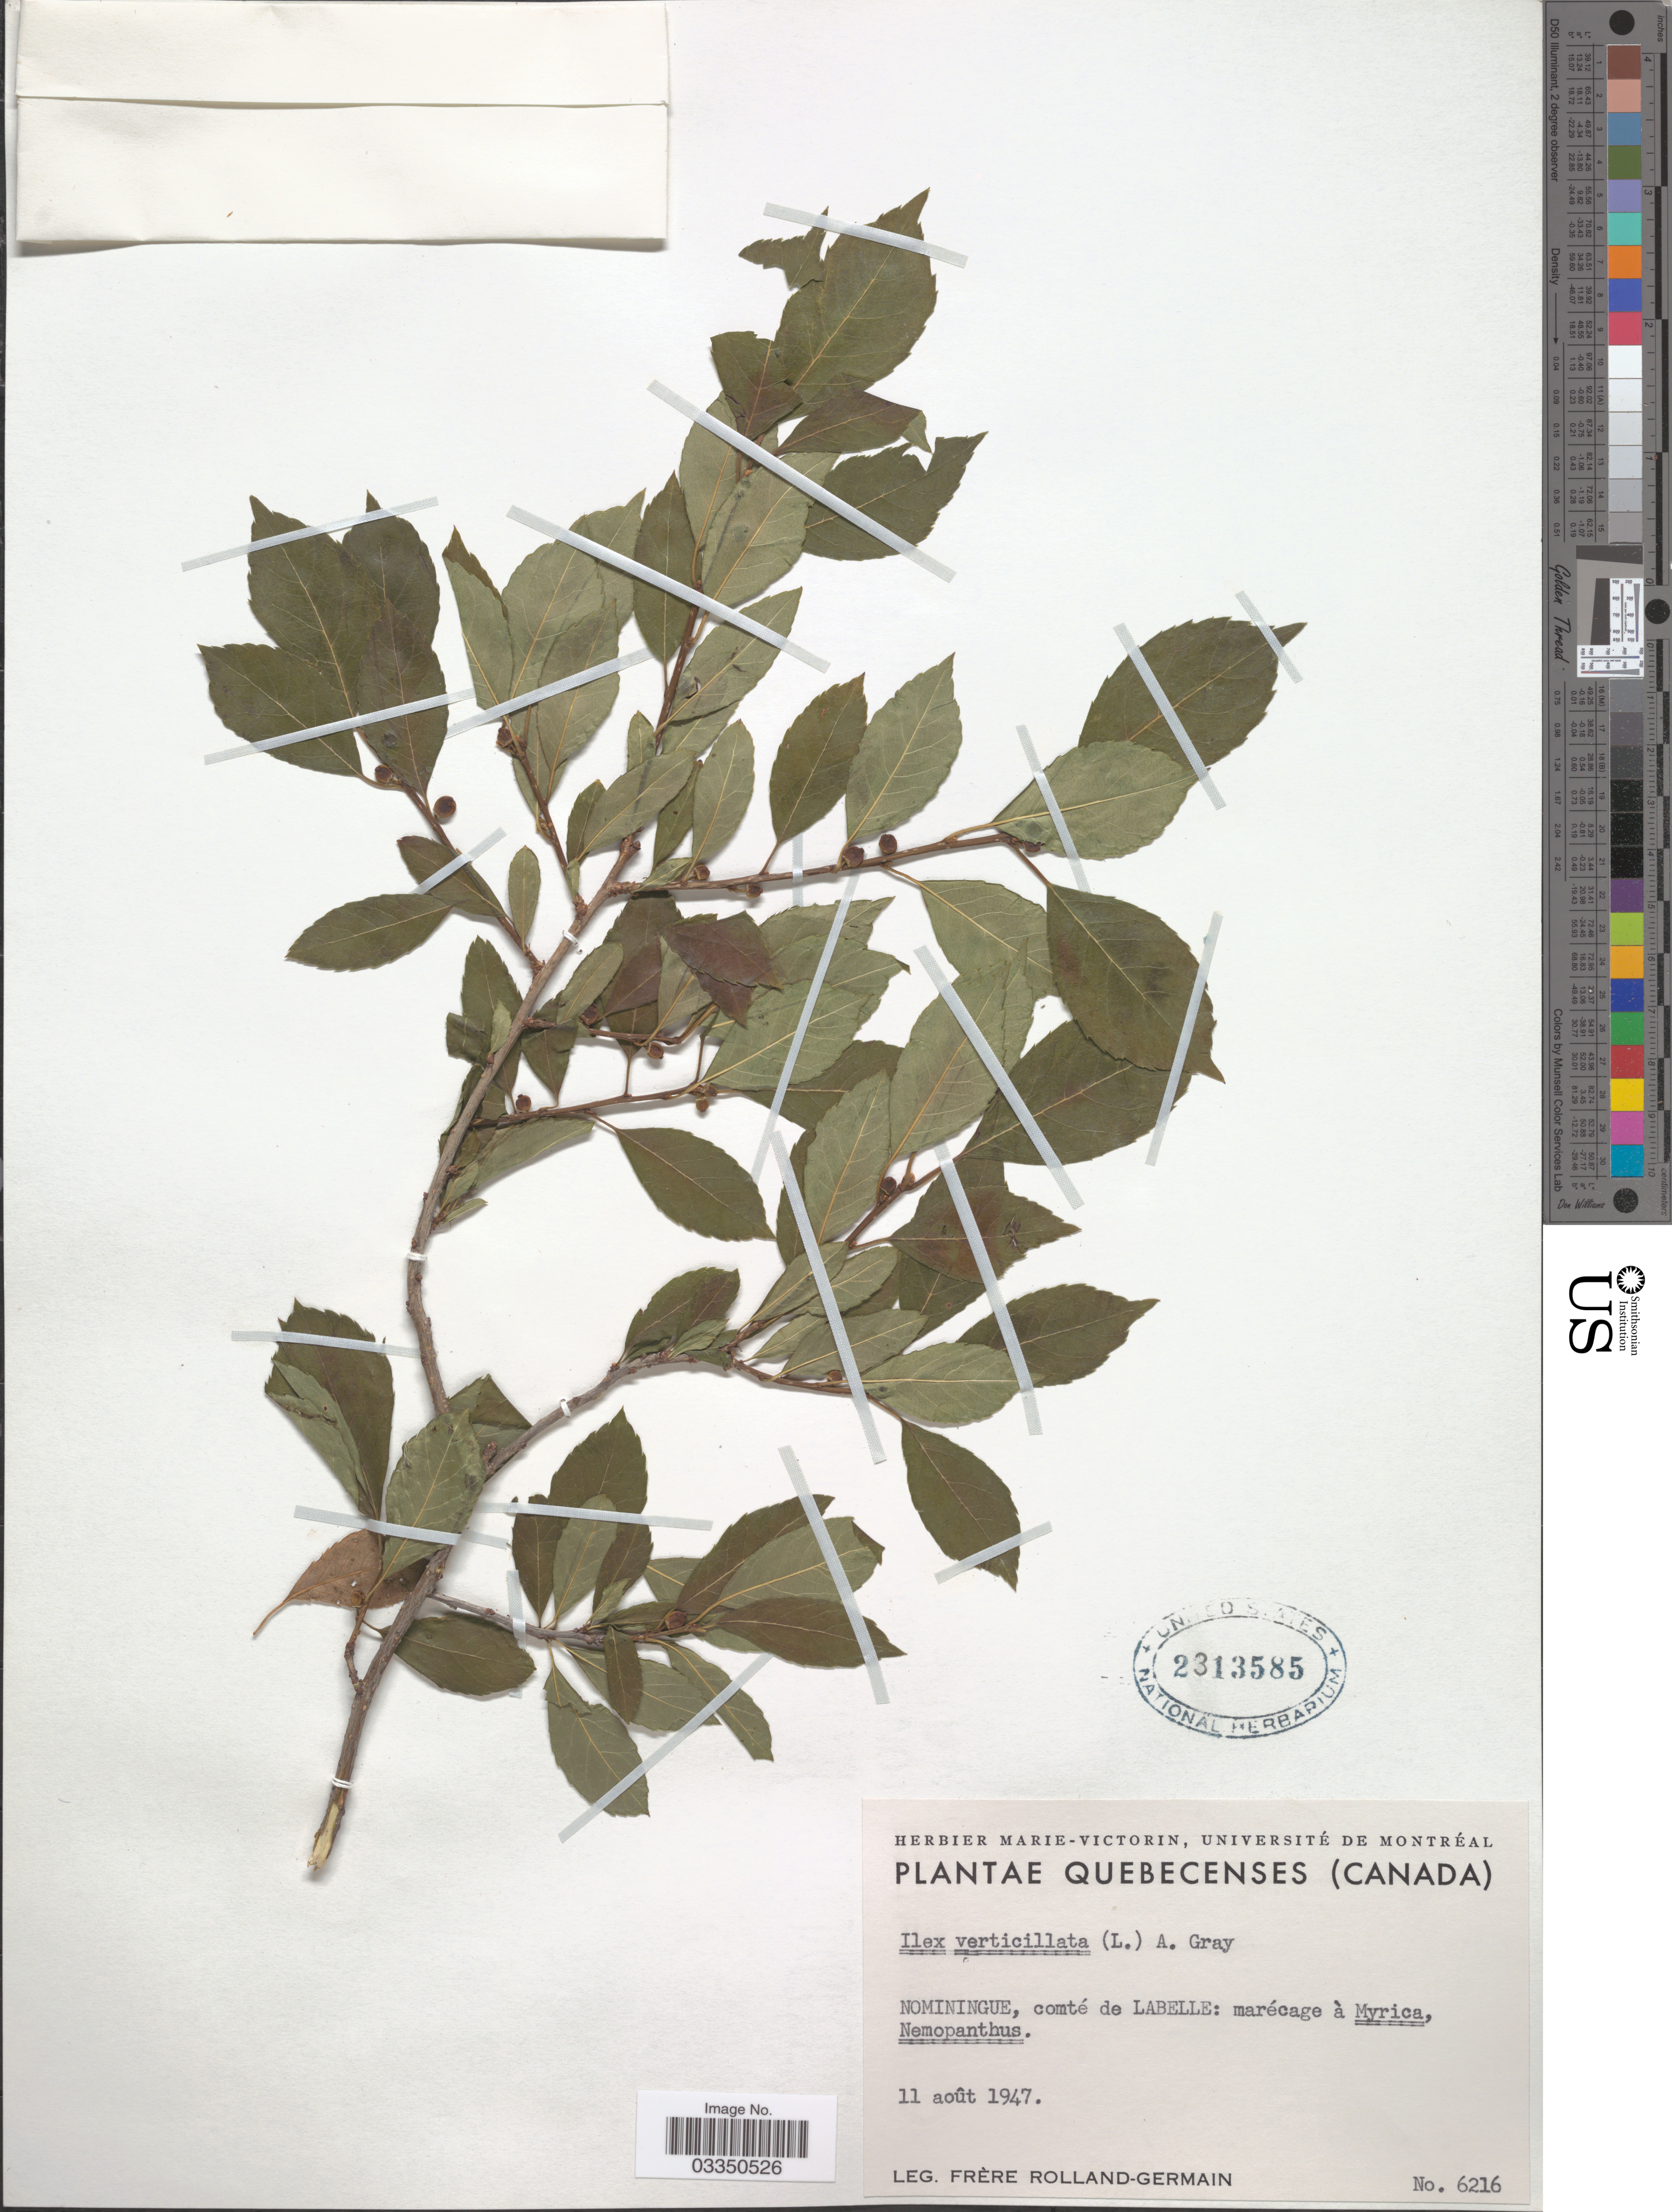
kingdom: Plantae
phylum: Tracheophyta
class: Magnoliopsida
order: Aquifoliales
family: Aquifoliaceae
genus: Ilex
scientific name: Ilex verticillata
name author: (L.) A. Gray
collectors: Rolland-Germain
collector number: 6216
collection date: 1947-08-11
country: Canada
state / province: Quebec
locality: Quebences. Nominingue, comté de Labelle.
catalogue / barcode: US 2313585